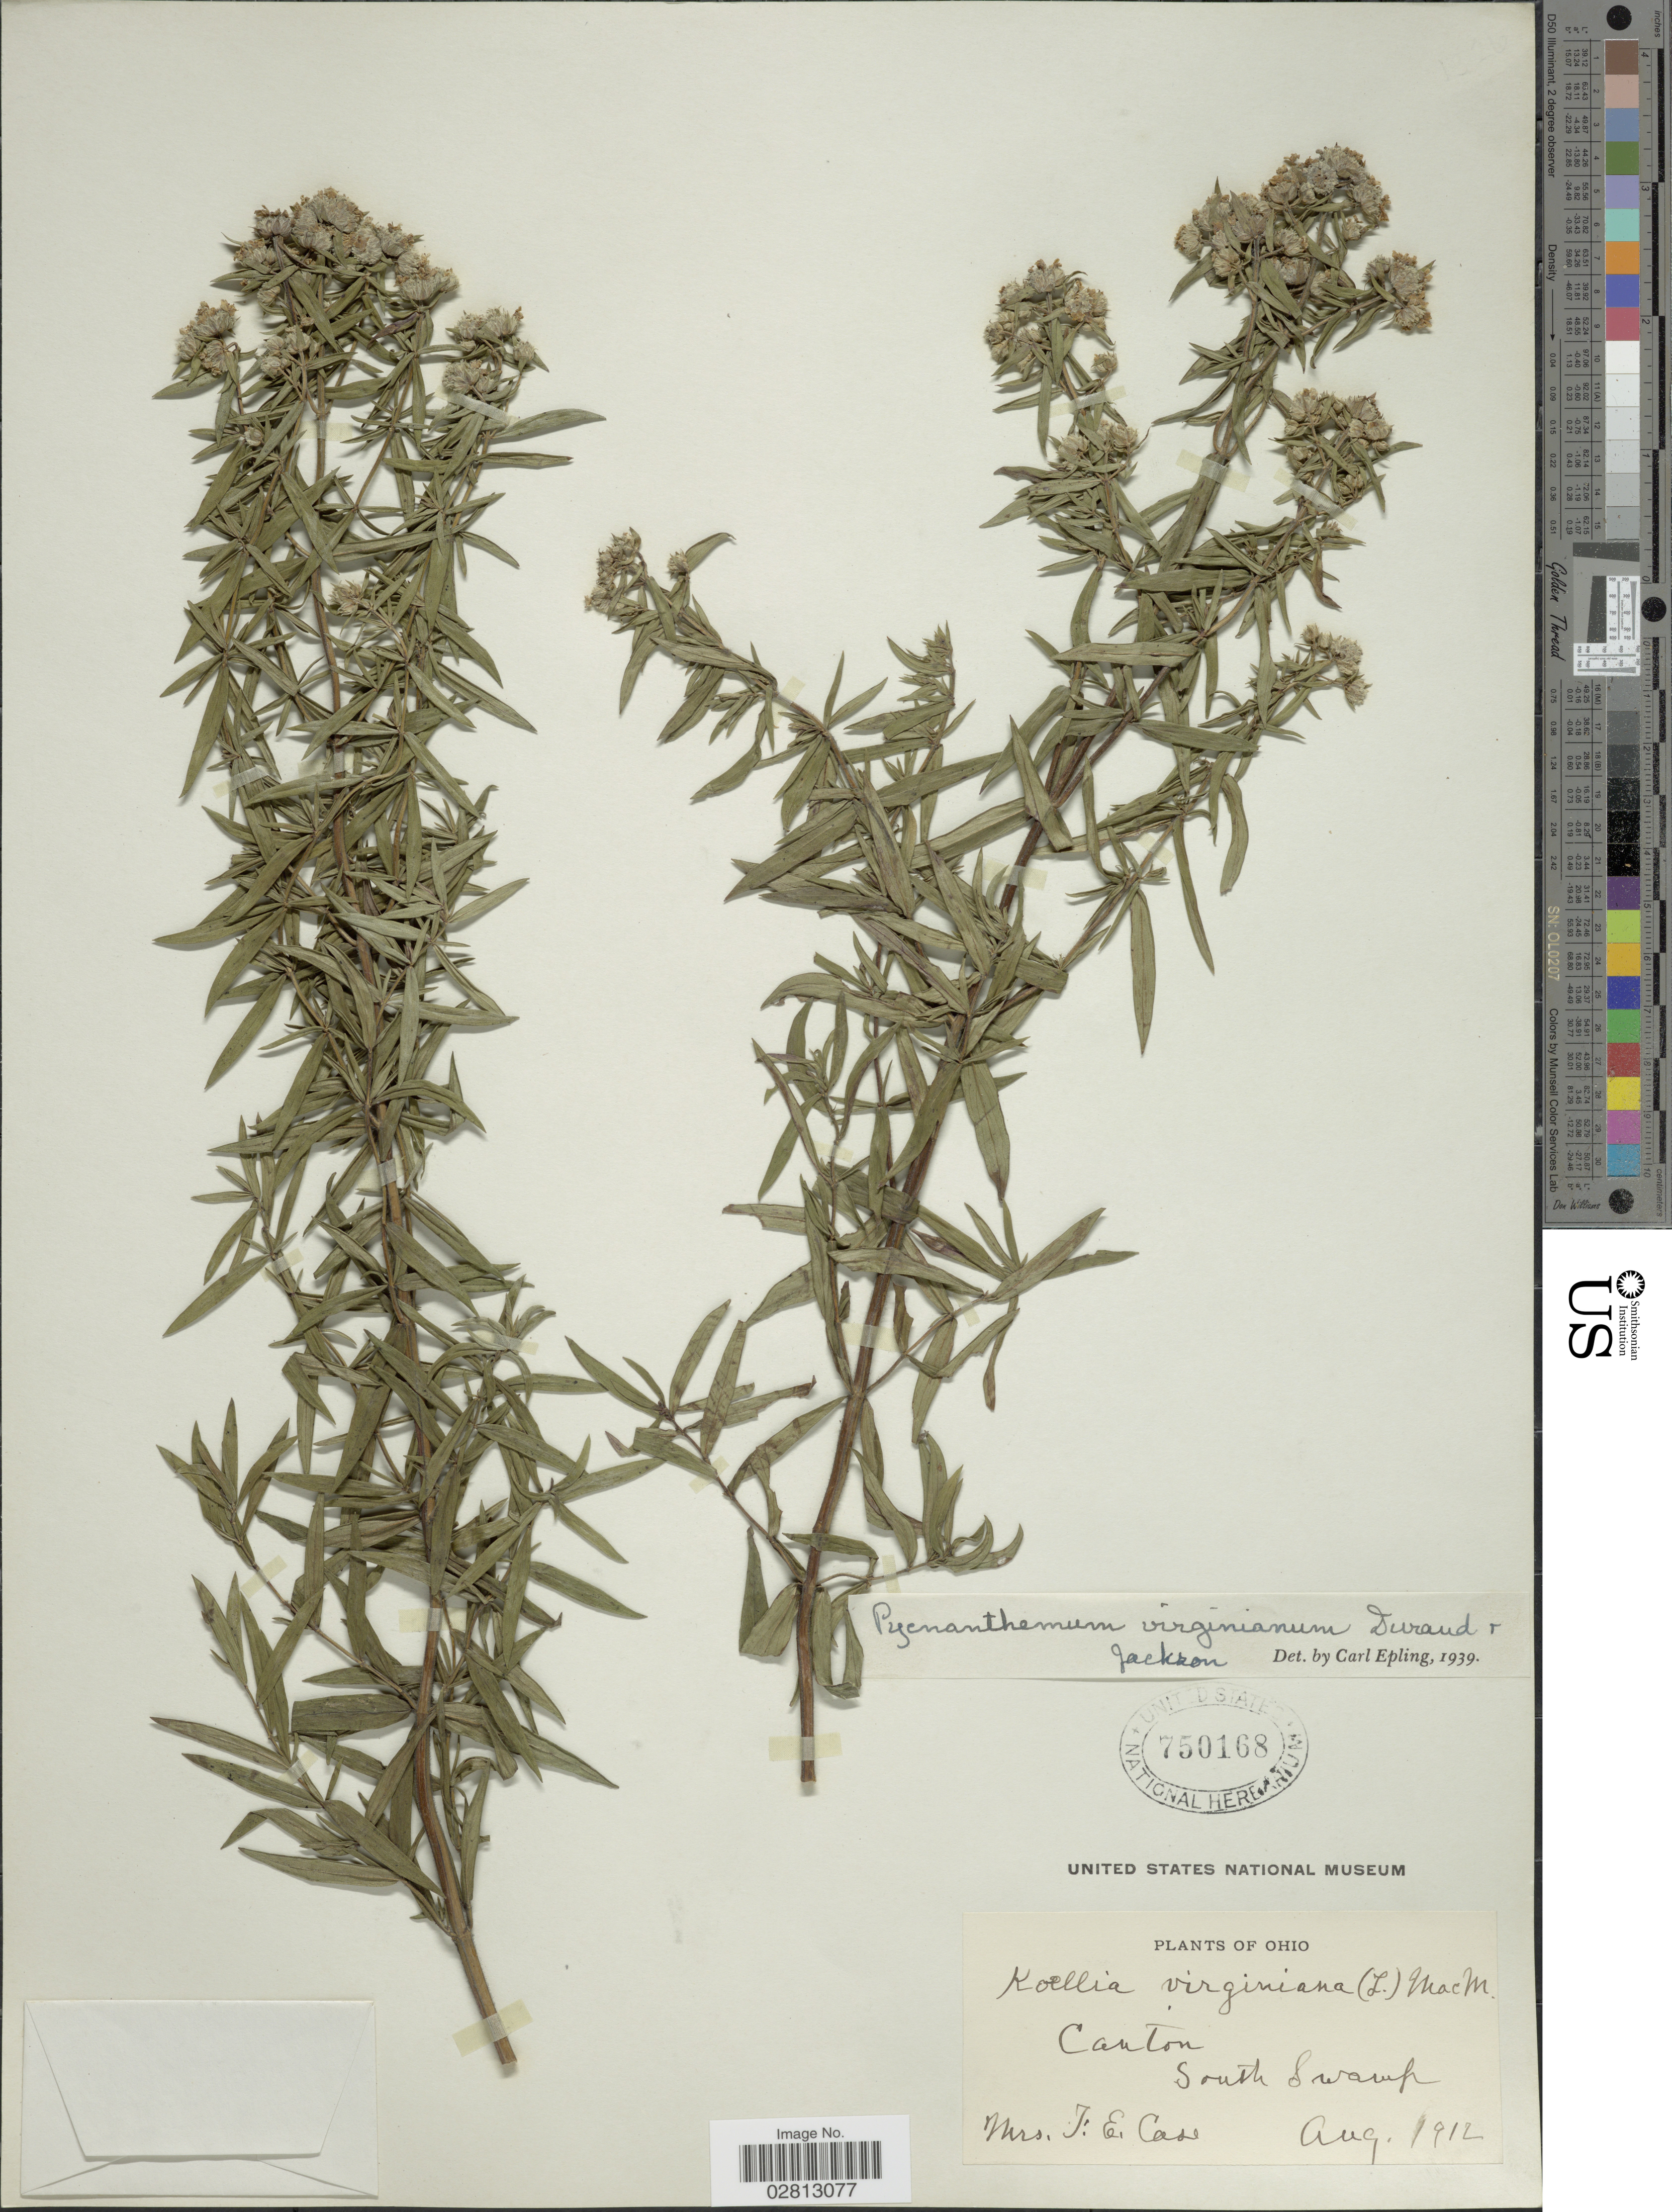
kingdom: Plantae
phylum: Tracheophyta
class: Magnoliopsida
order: Lamiales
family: Lamiaceae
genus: Pycnanthemum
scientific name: Pycnanthemum virginianum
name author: (L.) Durand & B.D. Jacks. ex B.L. Rob. & Fernald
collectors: T. Case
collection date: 1912-08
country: United States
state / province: Ohio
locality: Canton, South Swamp.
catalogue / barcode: US 750168